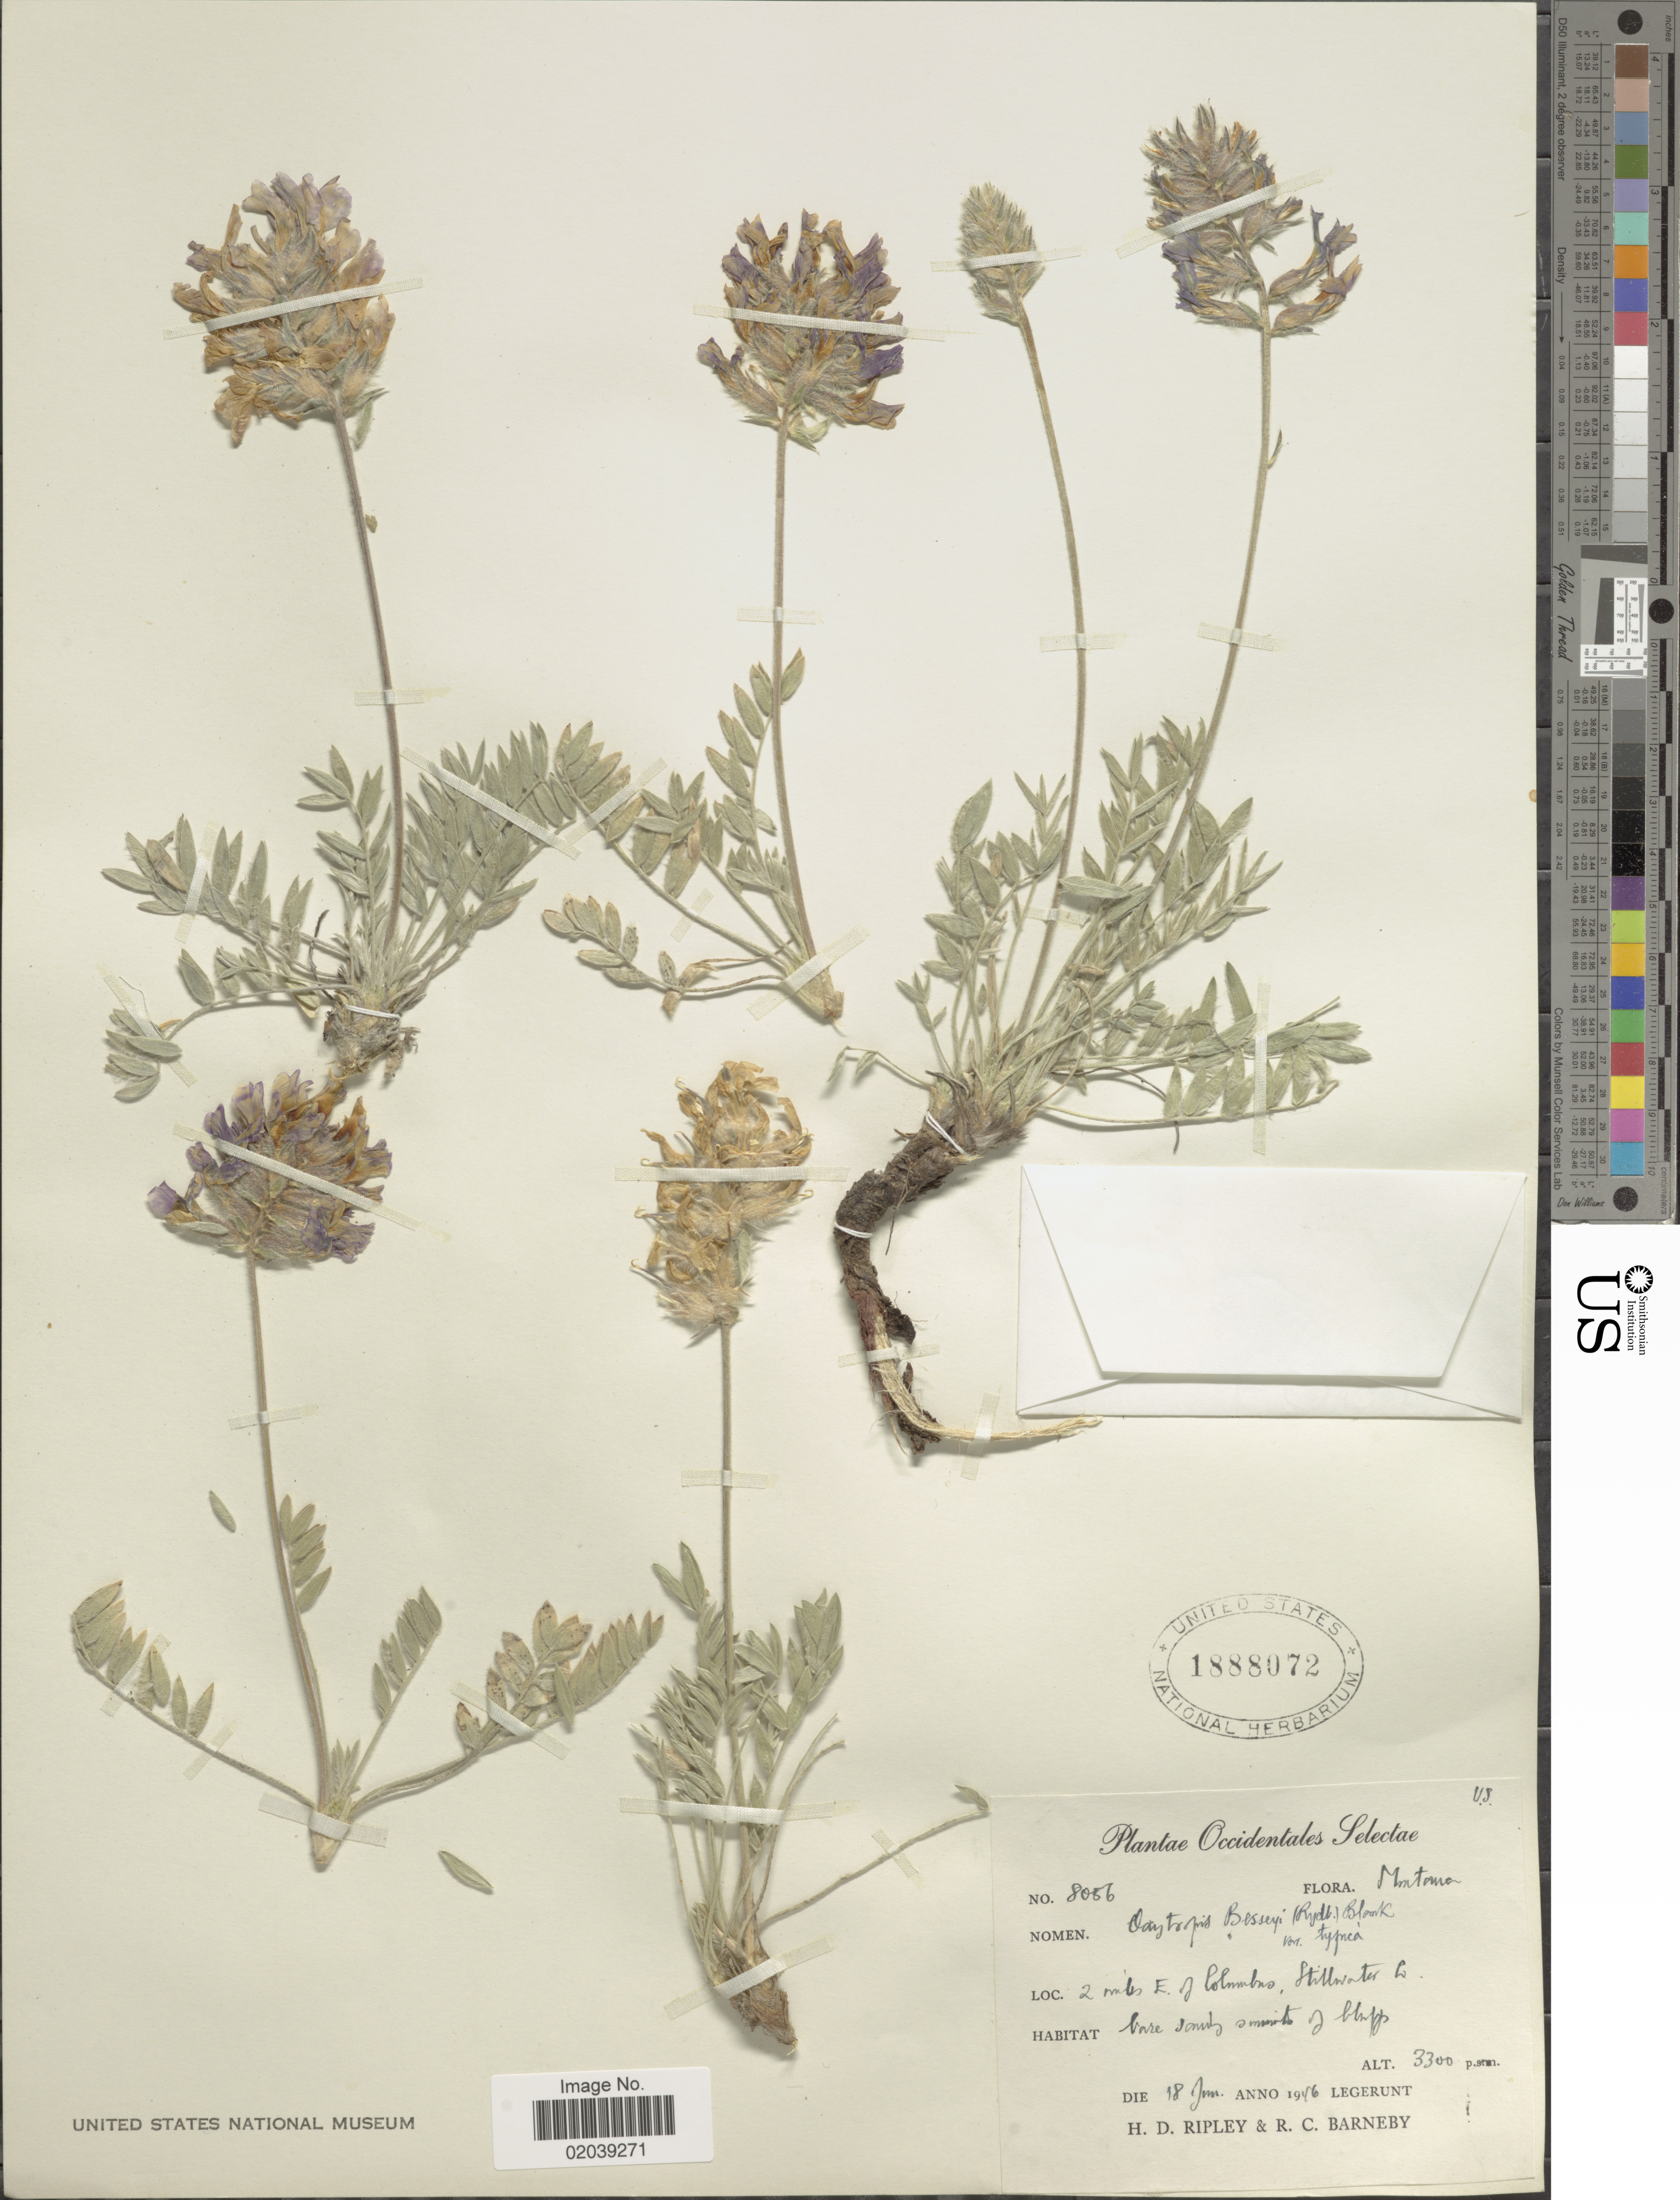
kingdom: Plantae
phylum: Tracheophyta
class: Magnoliopsida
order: Fabales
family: Fabaceae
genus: Oxytropis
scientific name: Oxytropis besseyi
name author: (Rydb.) Blank.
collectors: H. Ripley & R. C. Barneby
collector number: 8056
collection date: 1946-06-18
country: United States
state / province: Montana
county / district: Stillwater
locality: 2 miles E of Columbus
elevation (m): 3300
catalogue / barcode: US 1888072